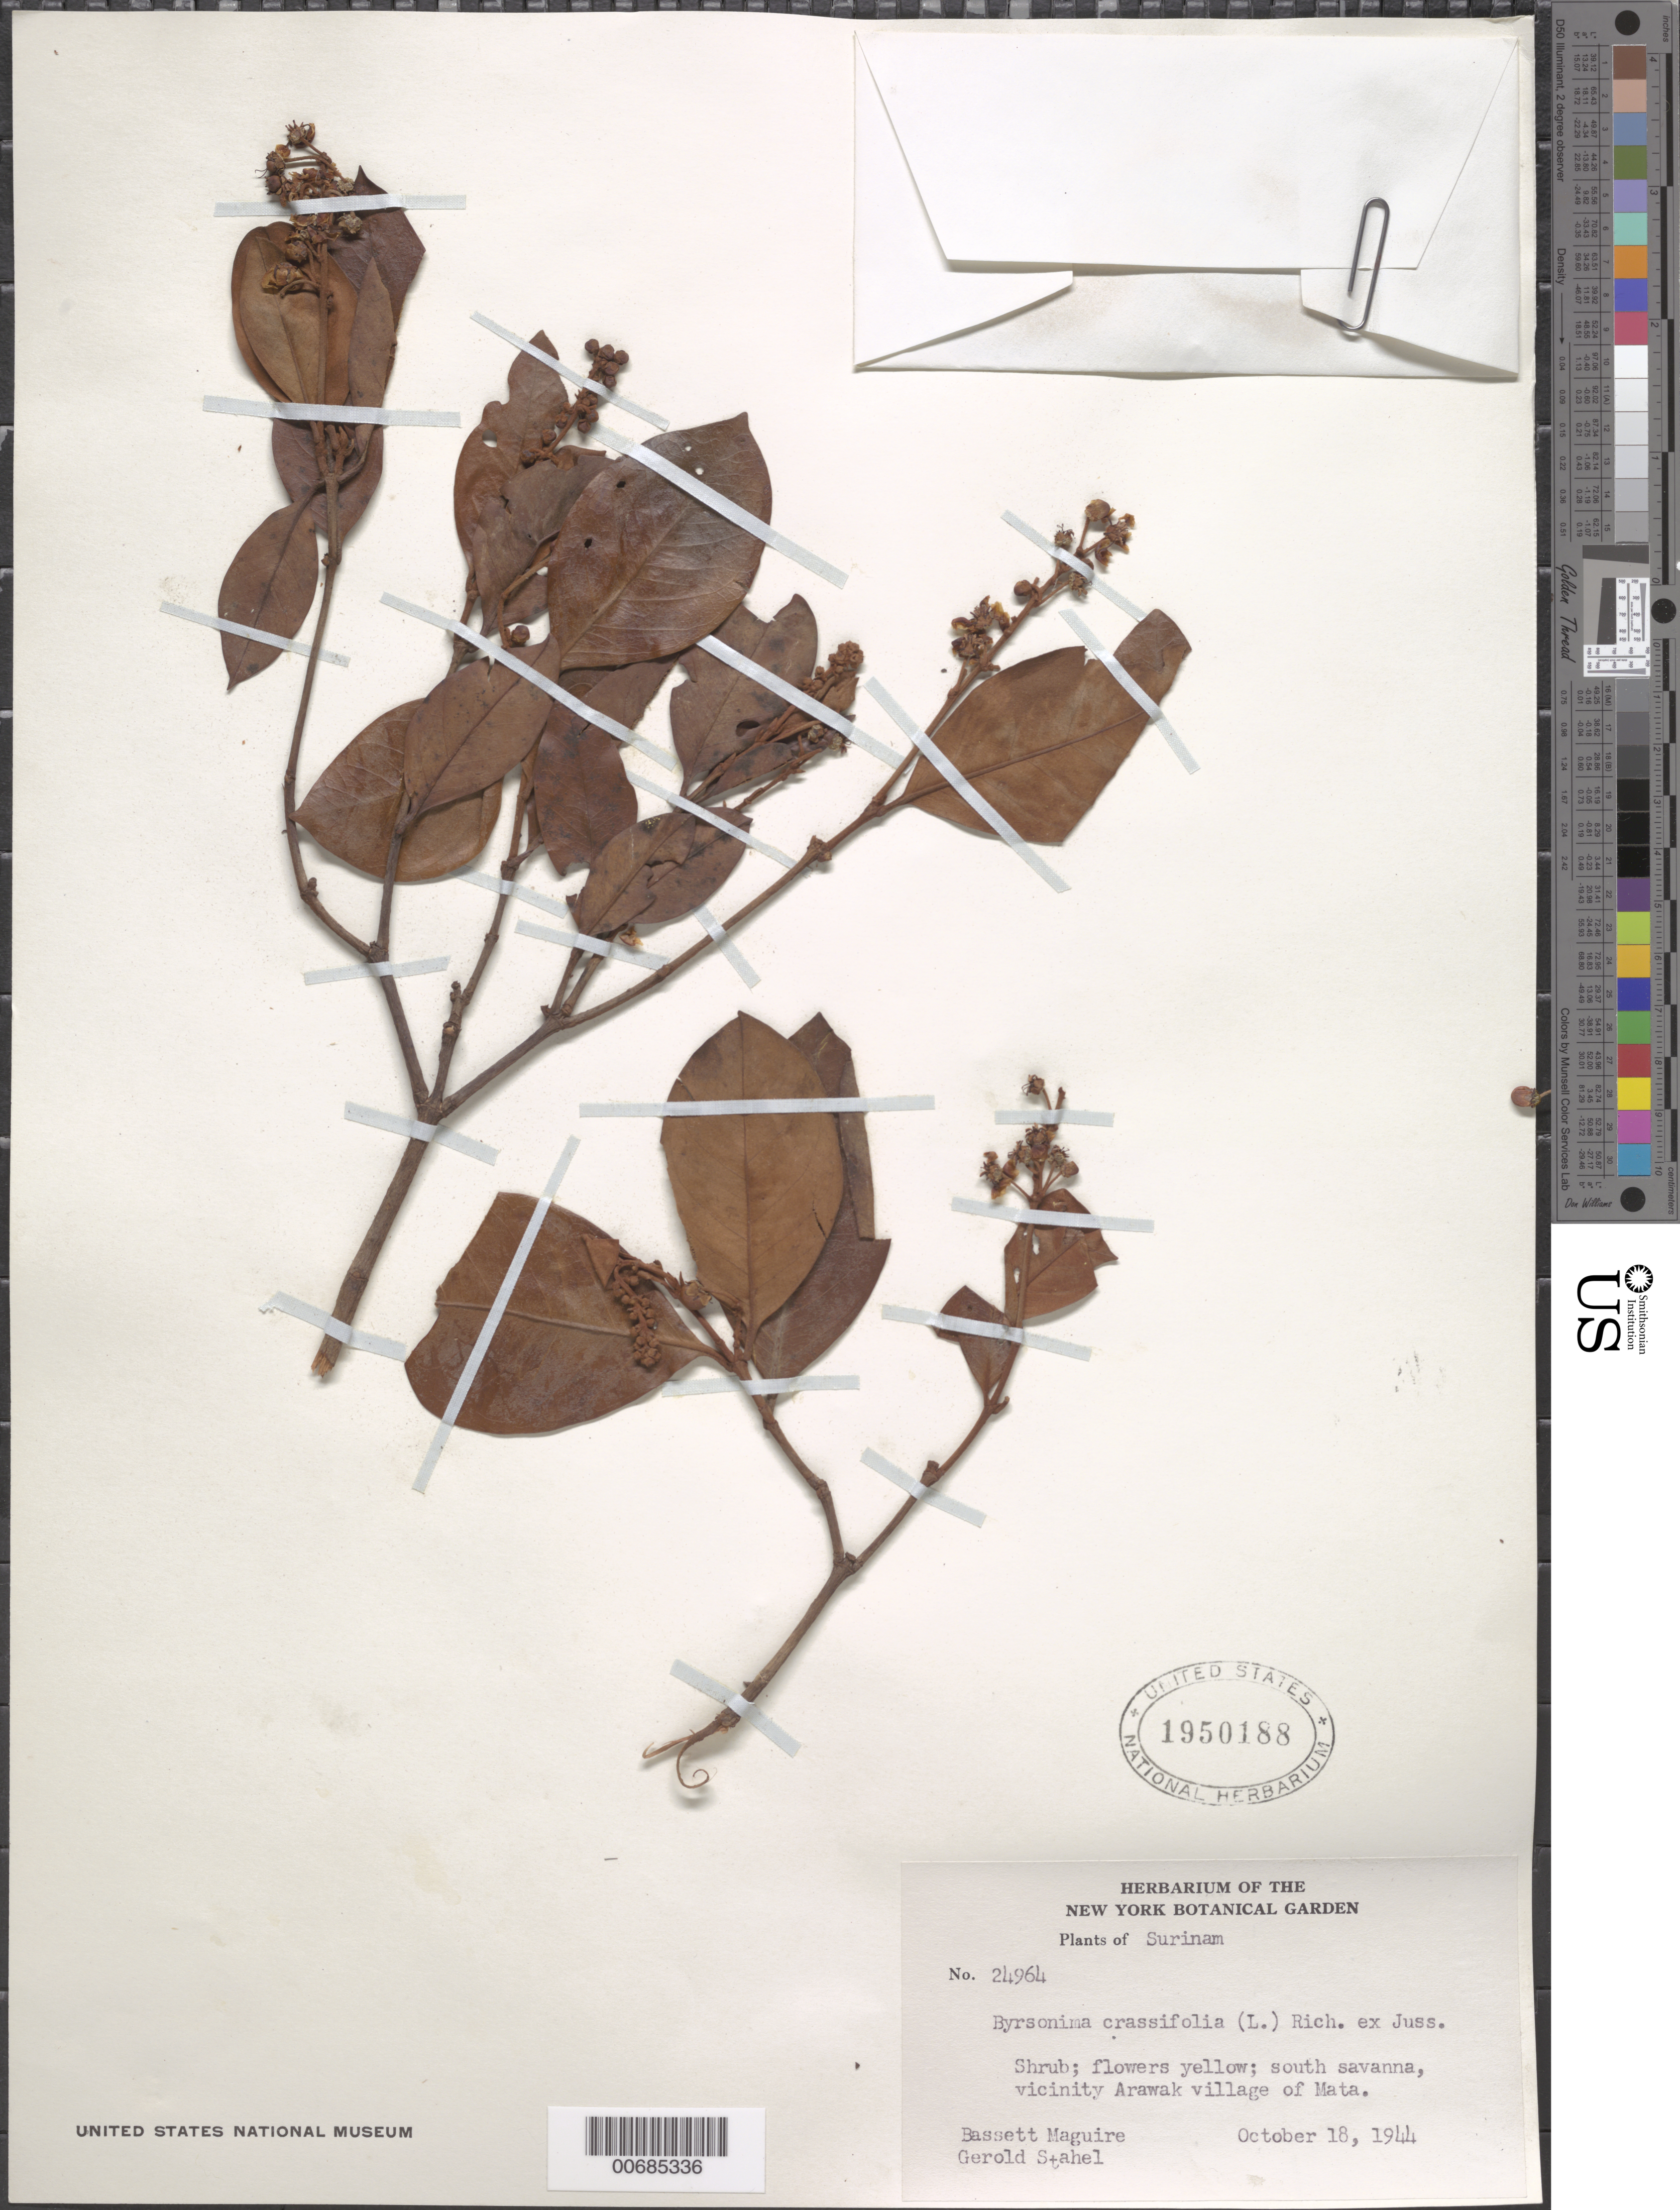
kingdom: Plantae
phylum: Tracheophyta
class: Magnoliopsida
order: Malpighiales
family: Malpighiaceae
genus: Byrsonima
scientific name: Byrsonima crassifolia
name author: (L.) Kunth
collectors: B. Maguire & G. Stahel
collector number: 24964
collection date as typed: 18-Oct-44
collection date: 1944-10-18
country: Suriname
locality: Zanderij I., Mata vic., Arawak village of Mata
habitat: South Savannas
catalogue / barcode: US 1950188